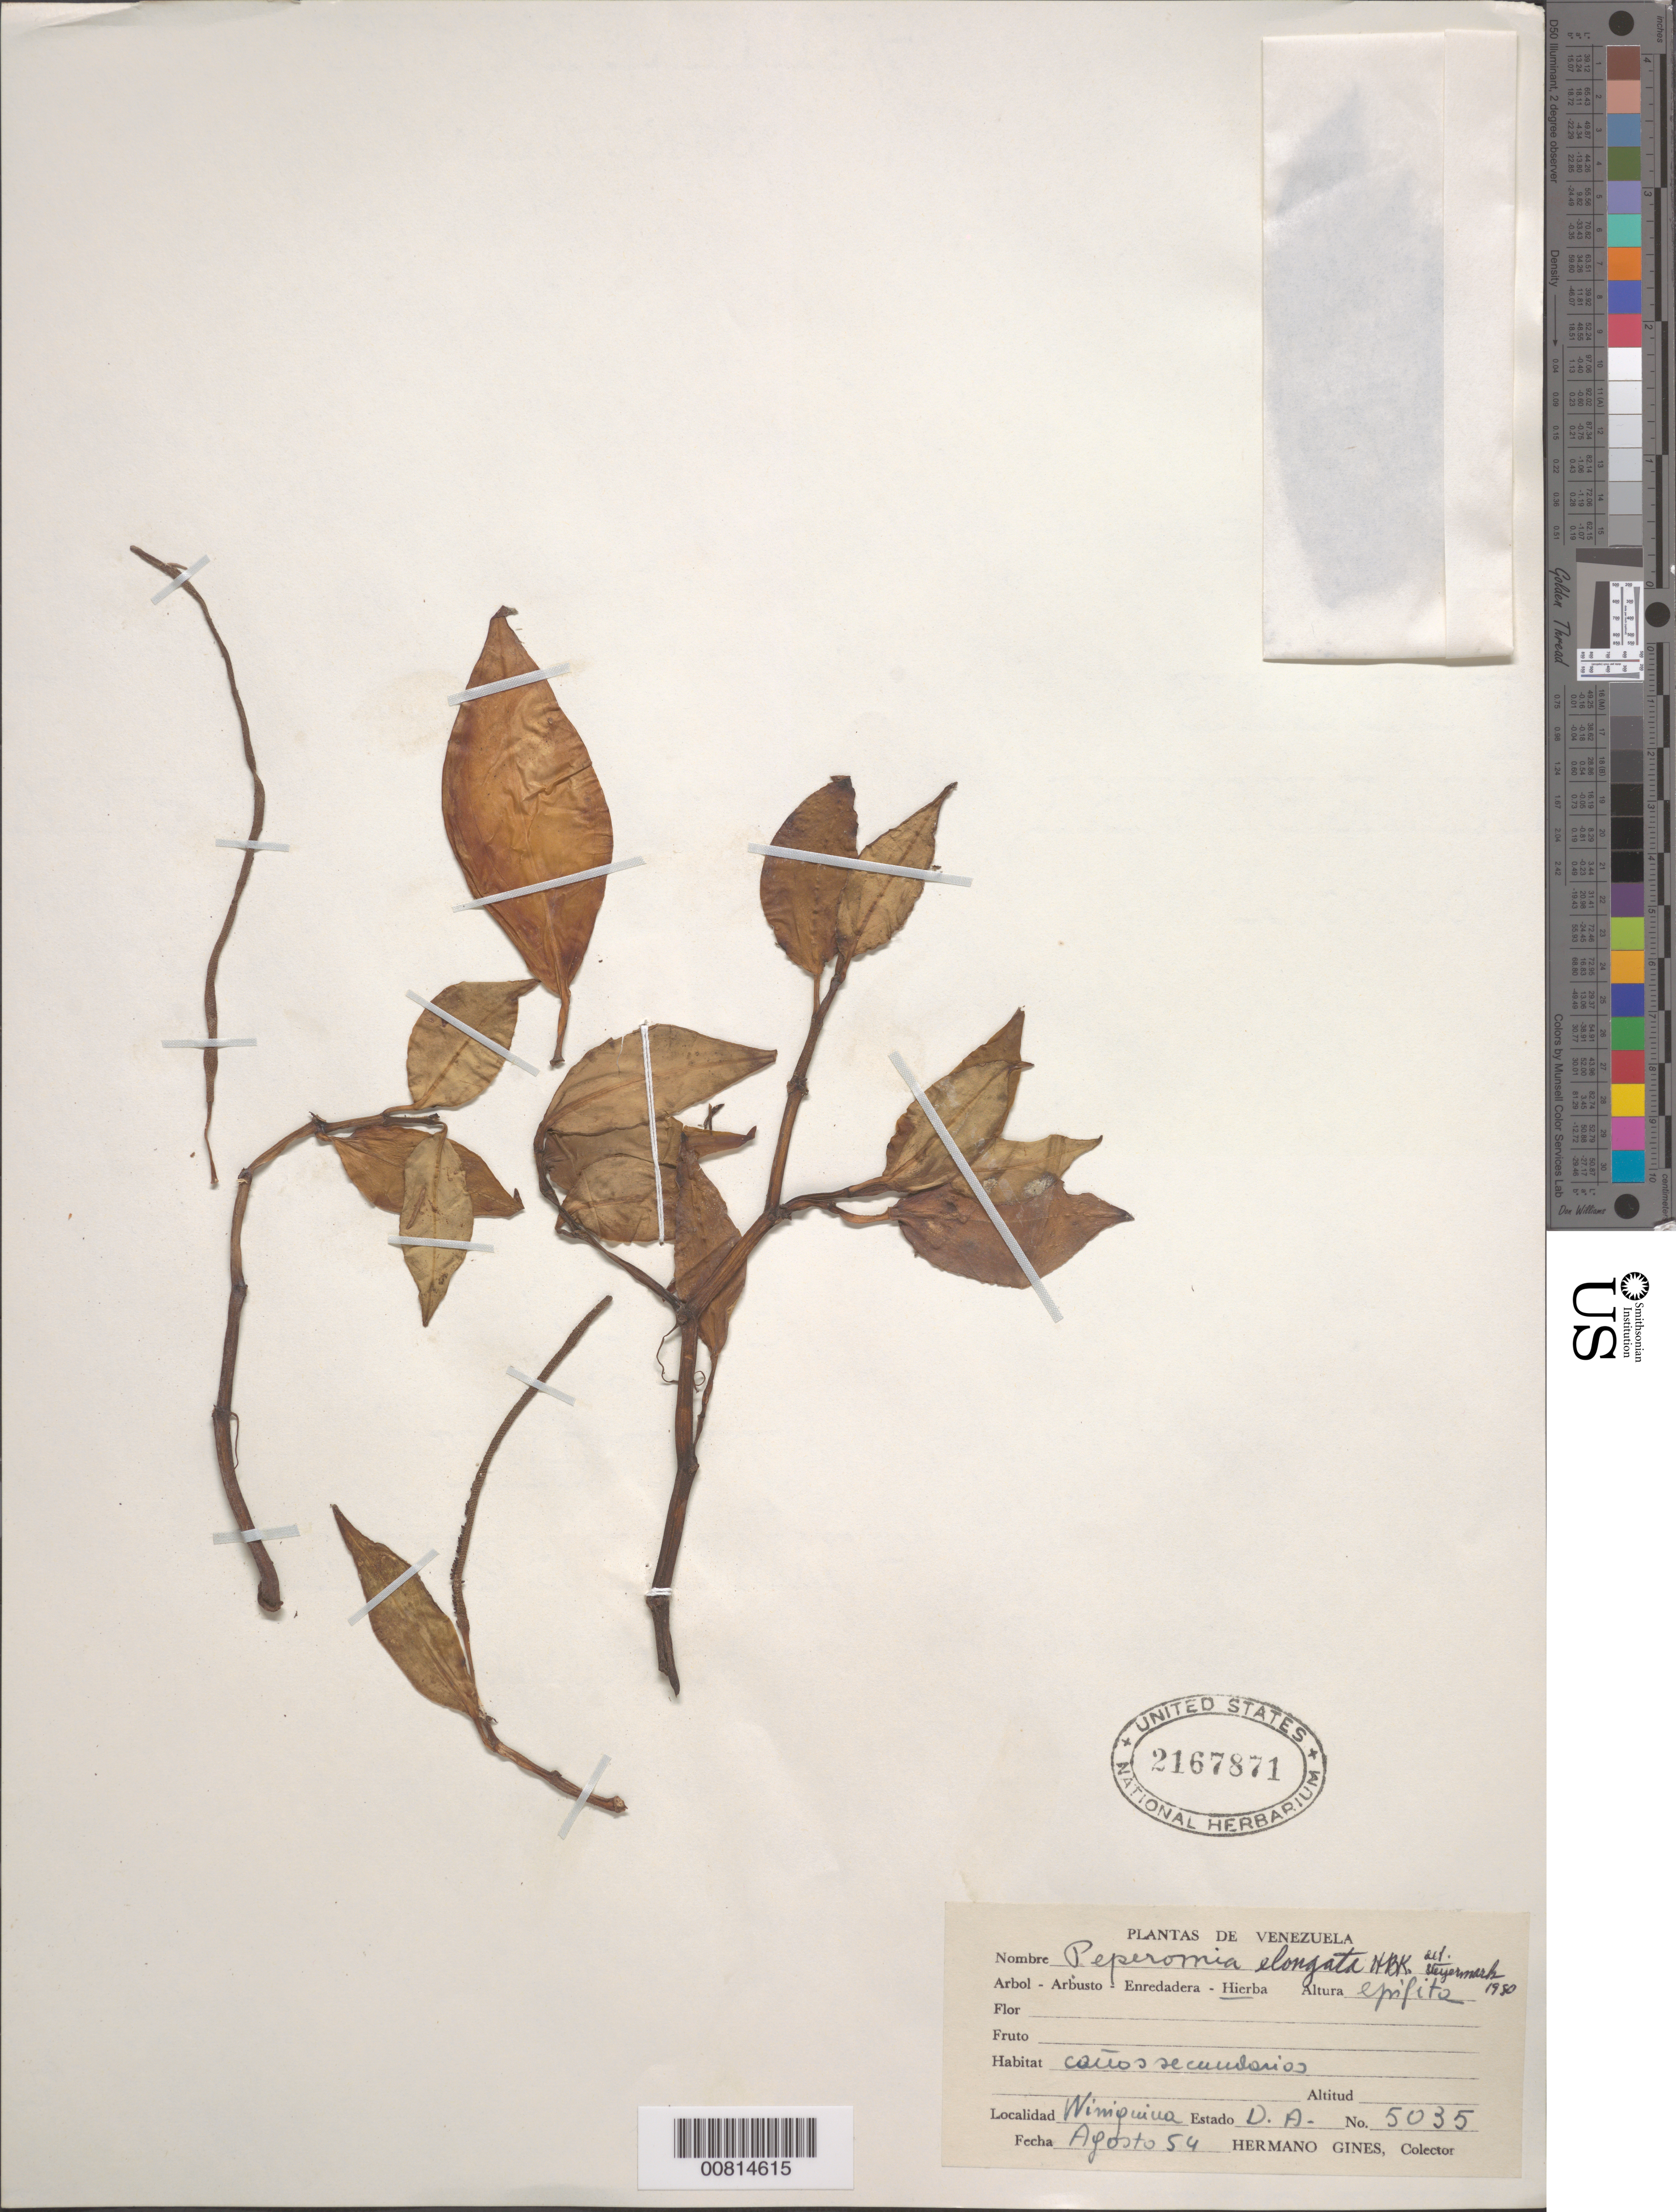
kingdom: Plantae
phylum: Tracheophyta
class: Magnoliopsida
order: Piperales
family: Piperaceae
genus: Peperomia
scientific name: Peperomia elongata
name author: Kunth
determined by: Steyermark, Julian A., (VEN)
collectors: H. Gines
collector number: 5035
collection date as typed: Aug-54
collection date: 1954-08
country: Venezuela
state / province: Delta Amacuro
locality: C. Wiuiquina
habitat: Caños secundarios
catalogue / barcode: US 2167871